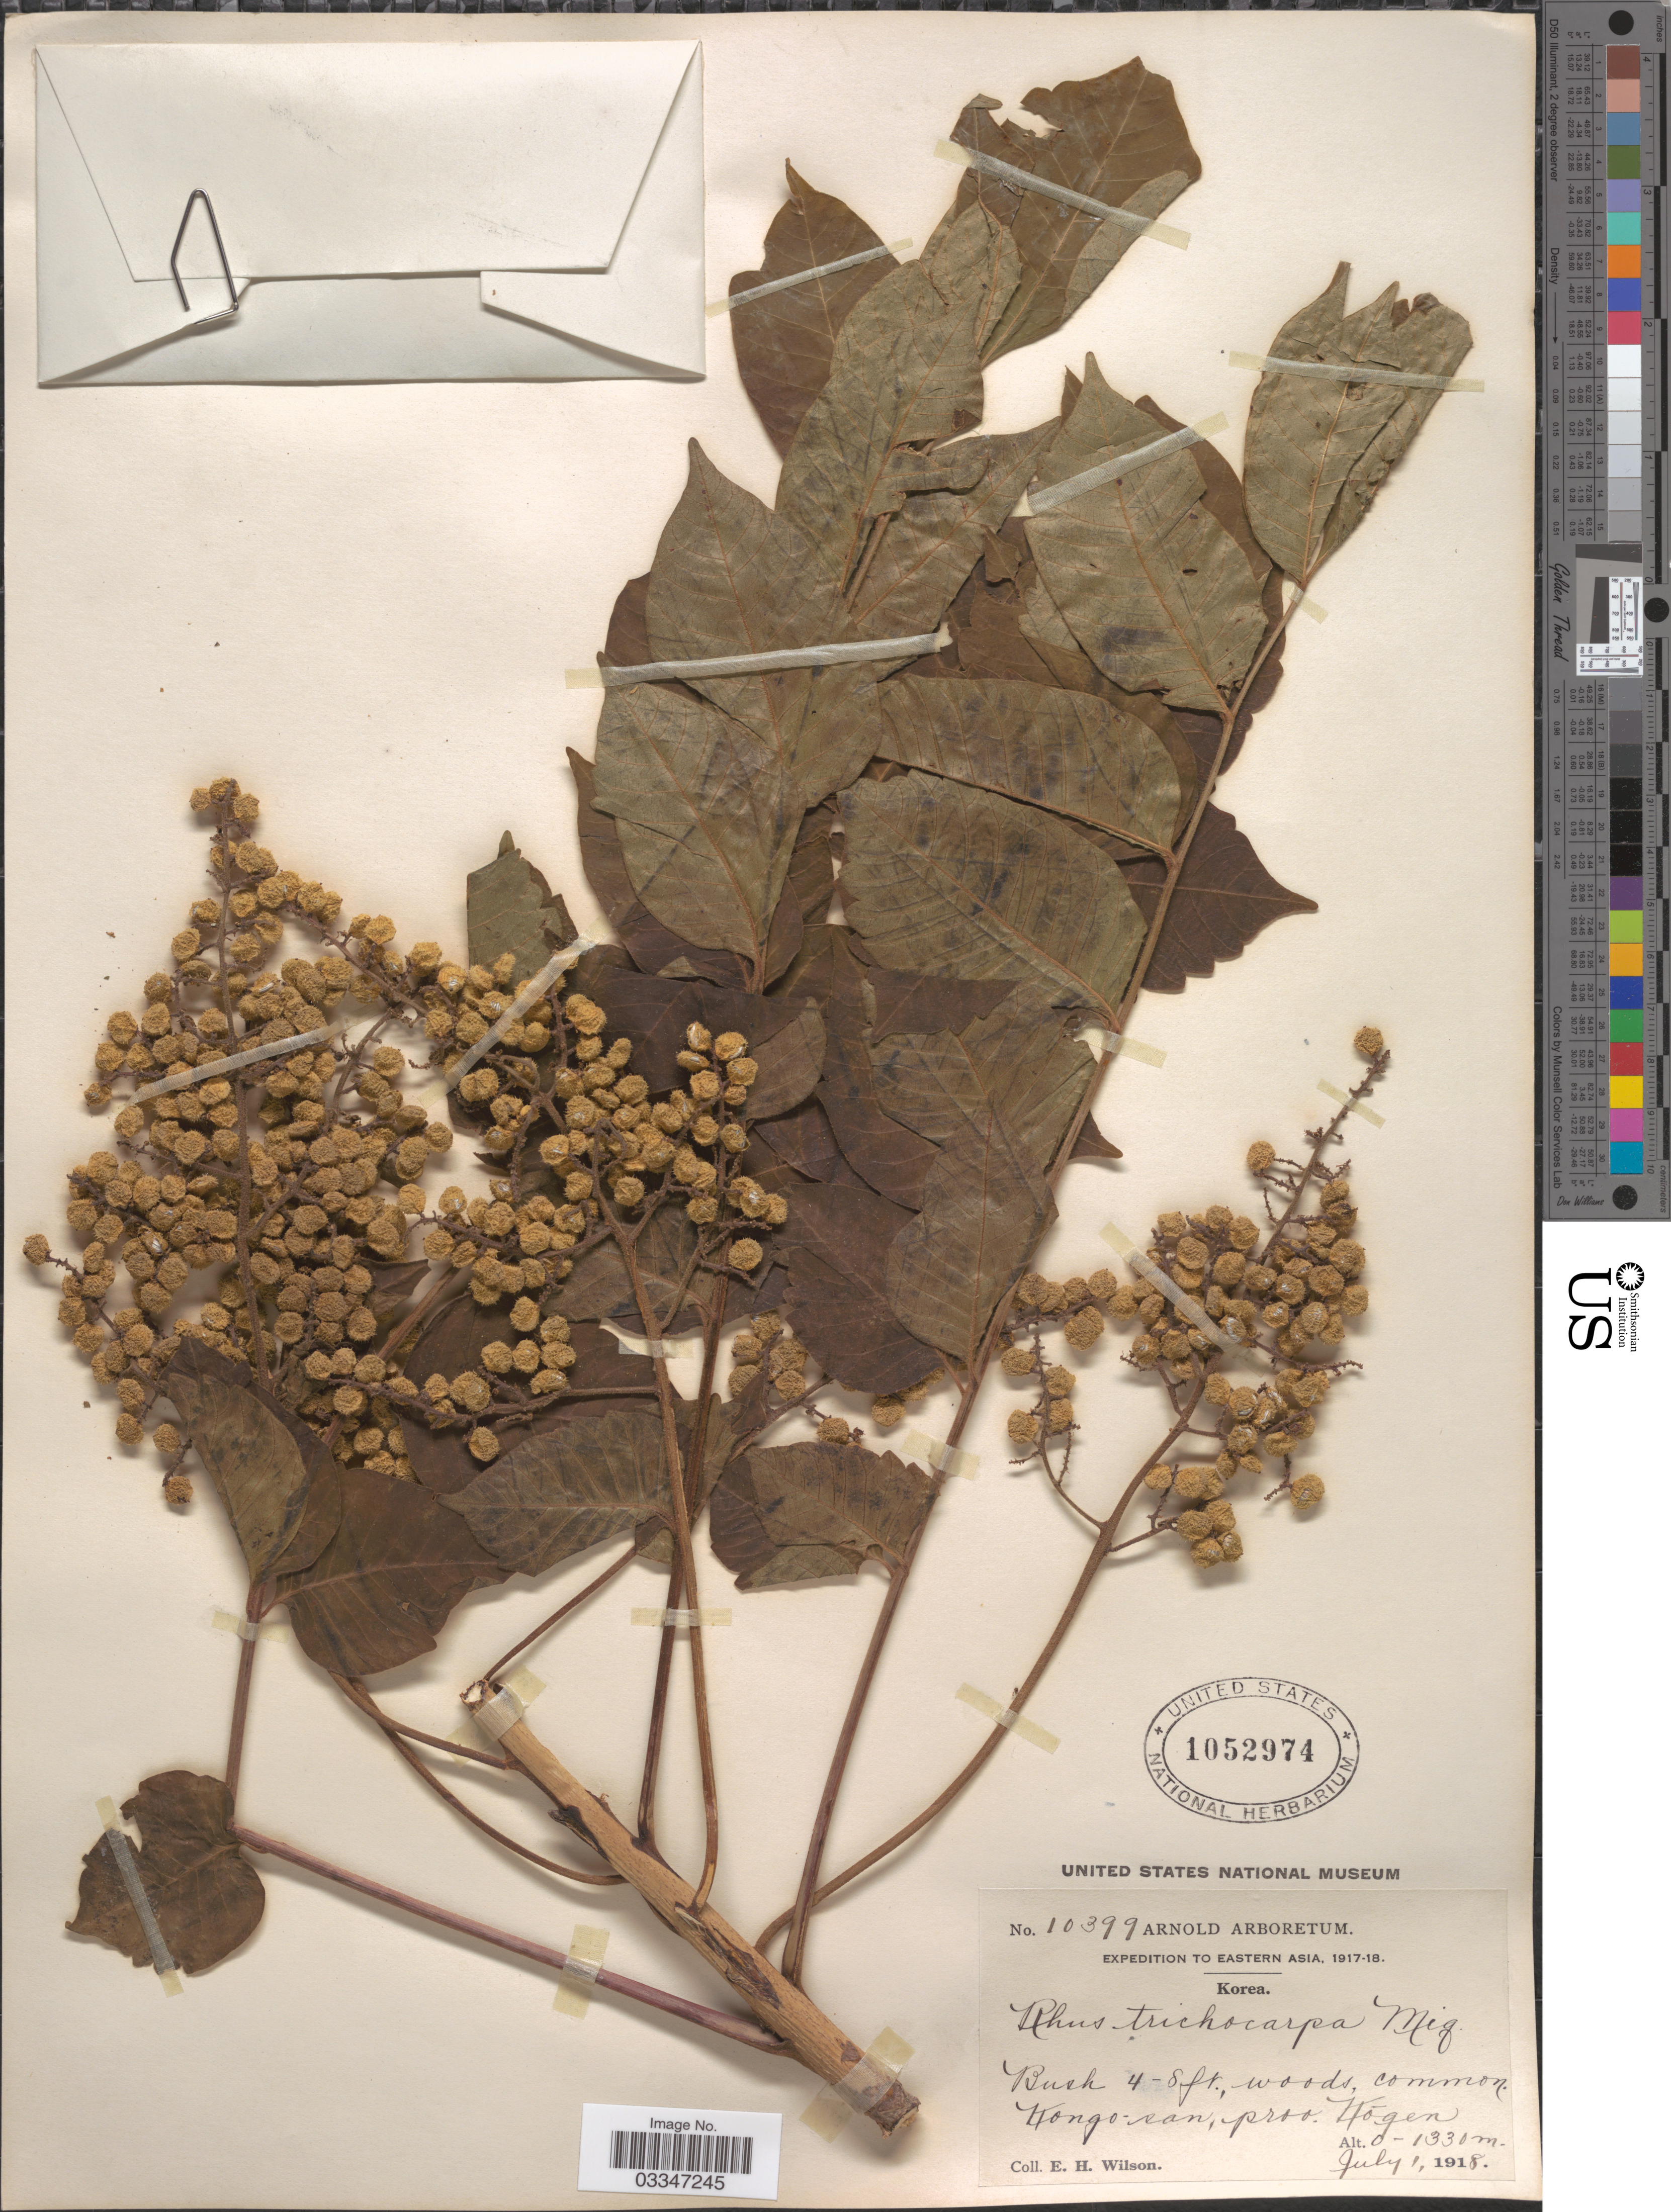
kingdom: Plantae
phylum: Tracheophyta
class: Magnoliopsida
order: Sapindales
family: Anacardiaceae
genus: Rhus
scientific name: Rhus trichocarpa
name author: Miq.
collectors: E. Wilson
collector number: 10399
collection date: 1918-07-01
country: North Korea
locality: Eastern Asia. Kongo-san, prov. Kógen.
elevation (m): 0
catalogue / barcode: US 1052974